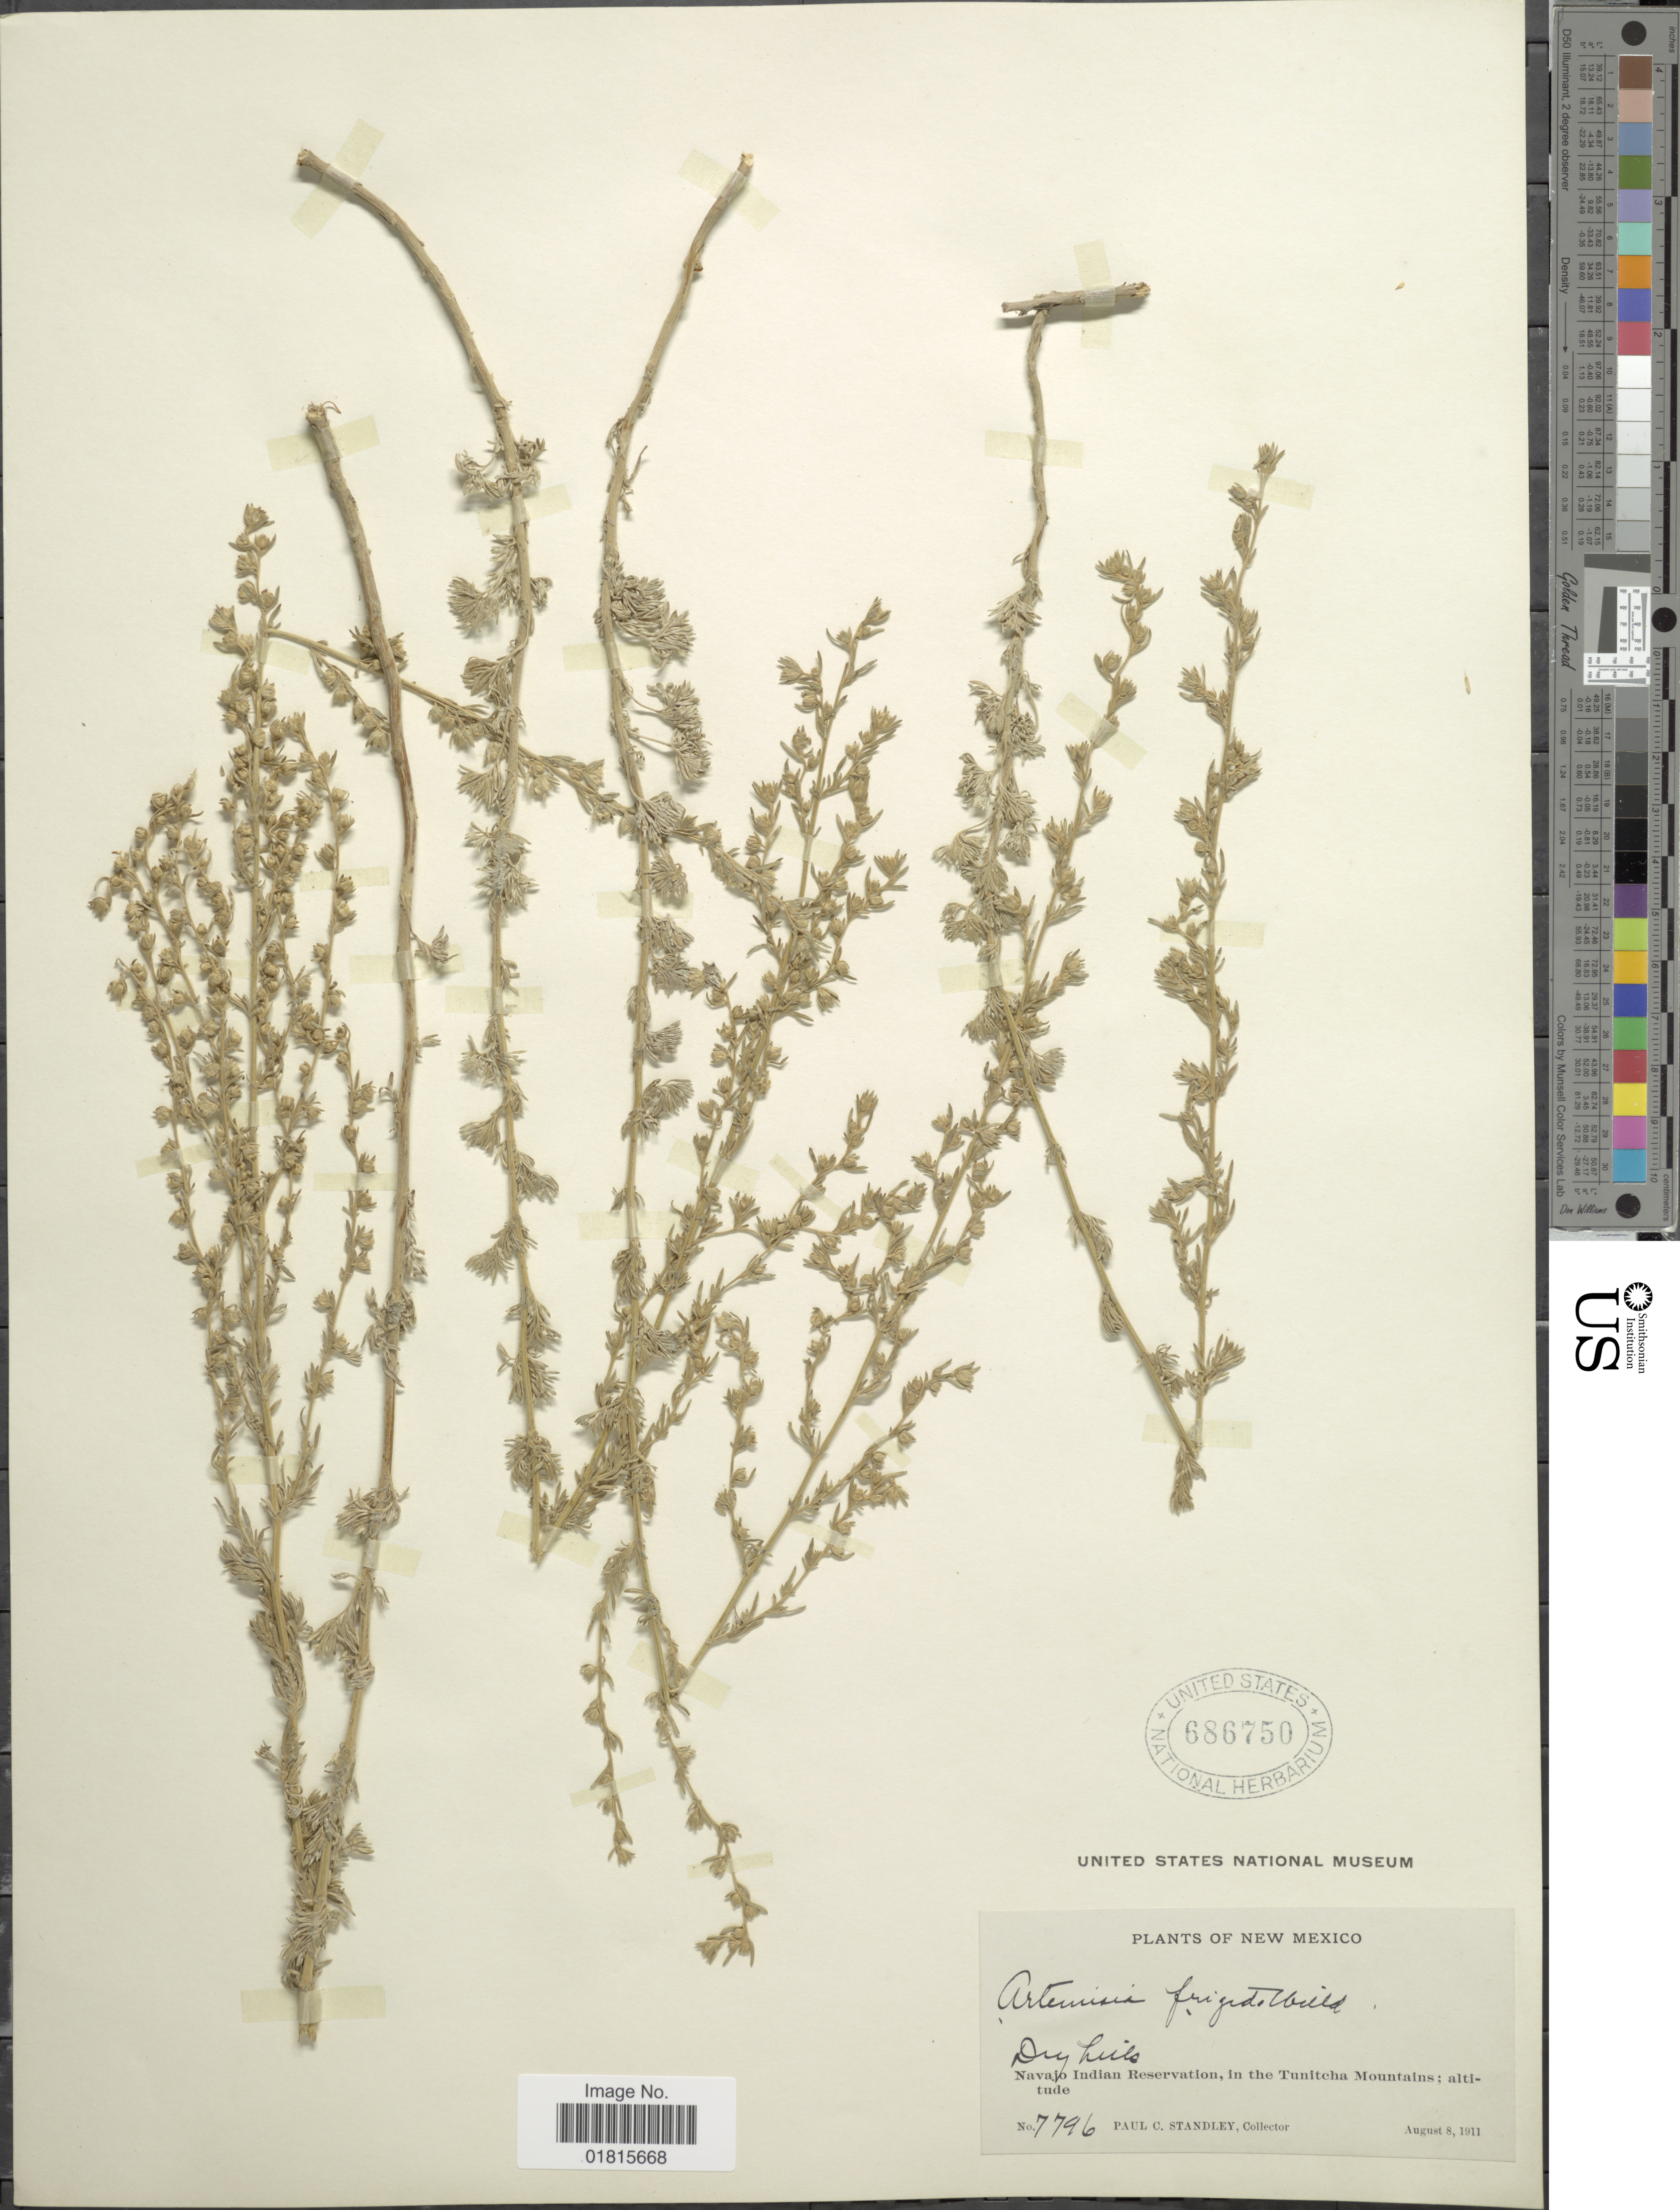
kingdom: Plantae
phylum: Tracheophyta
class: Magnoliopsida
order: Asterales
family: Asteraceae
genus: Artemisia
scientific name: Artemisia frigida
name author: Willd.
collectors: P. C. Standley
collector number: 7796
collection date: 1911-08-08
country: United States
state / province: New Mexico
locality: Navajo Indian Reservation, in the Tunitcha Mountains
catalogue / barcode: US 686750